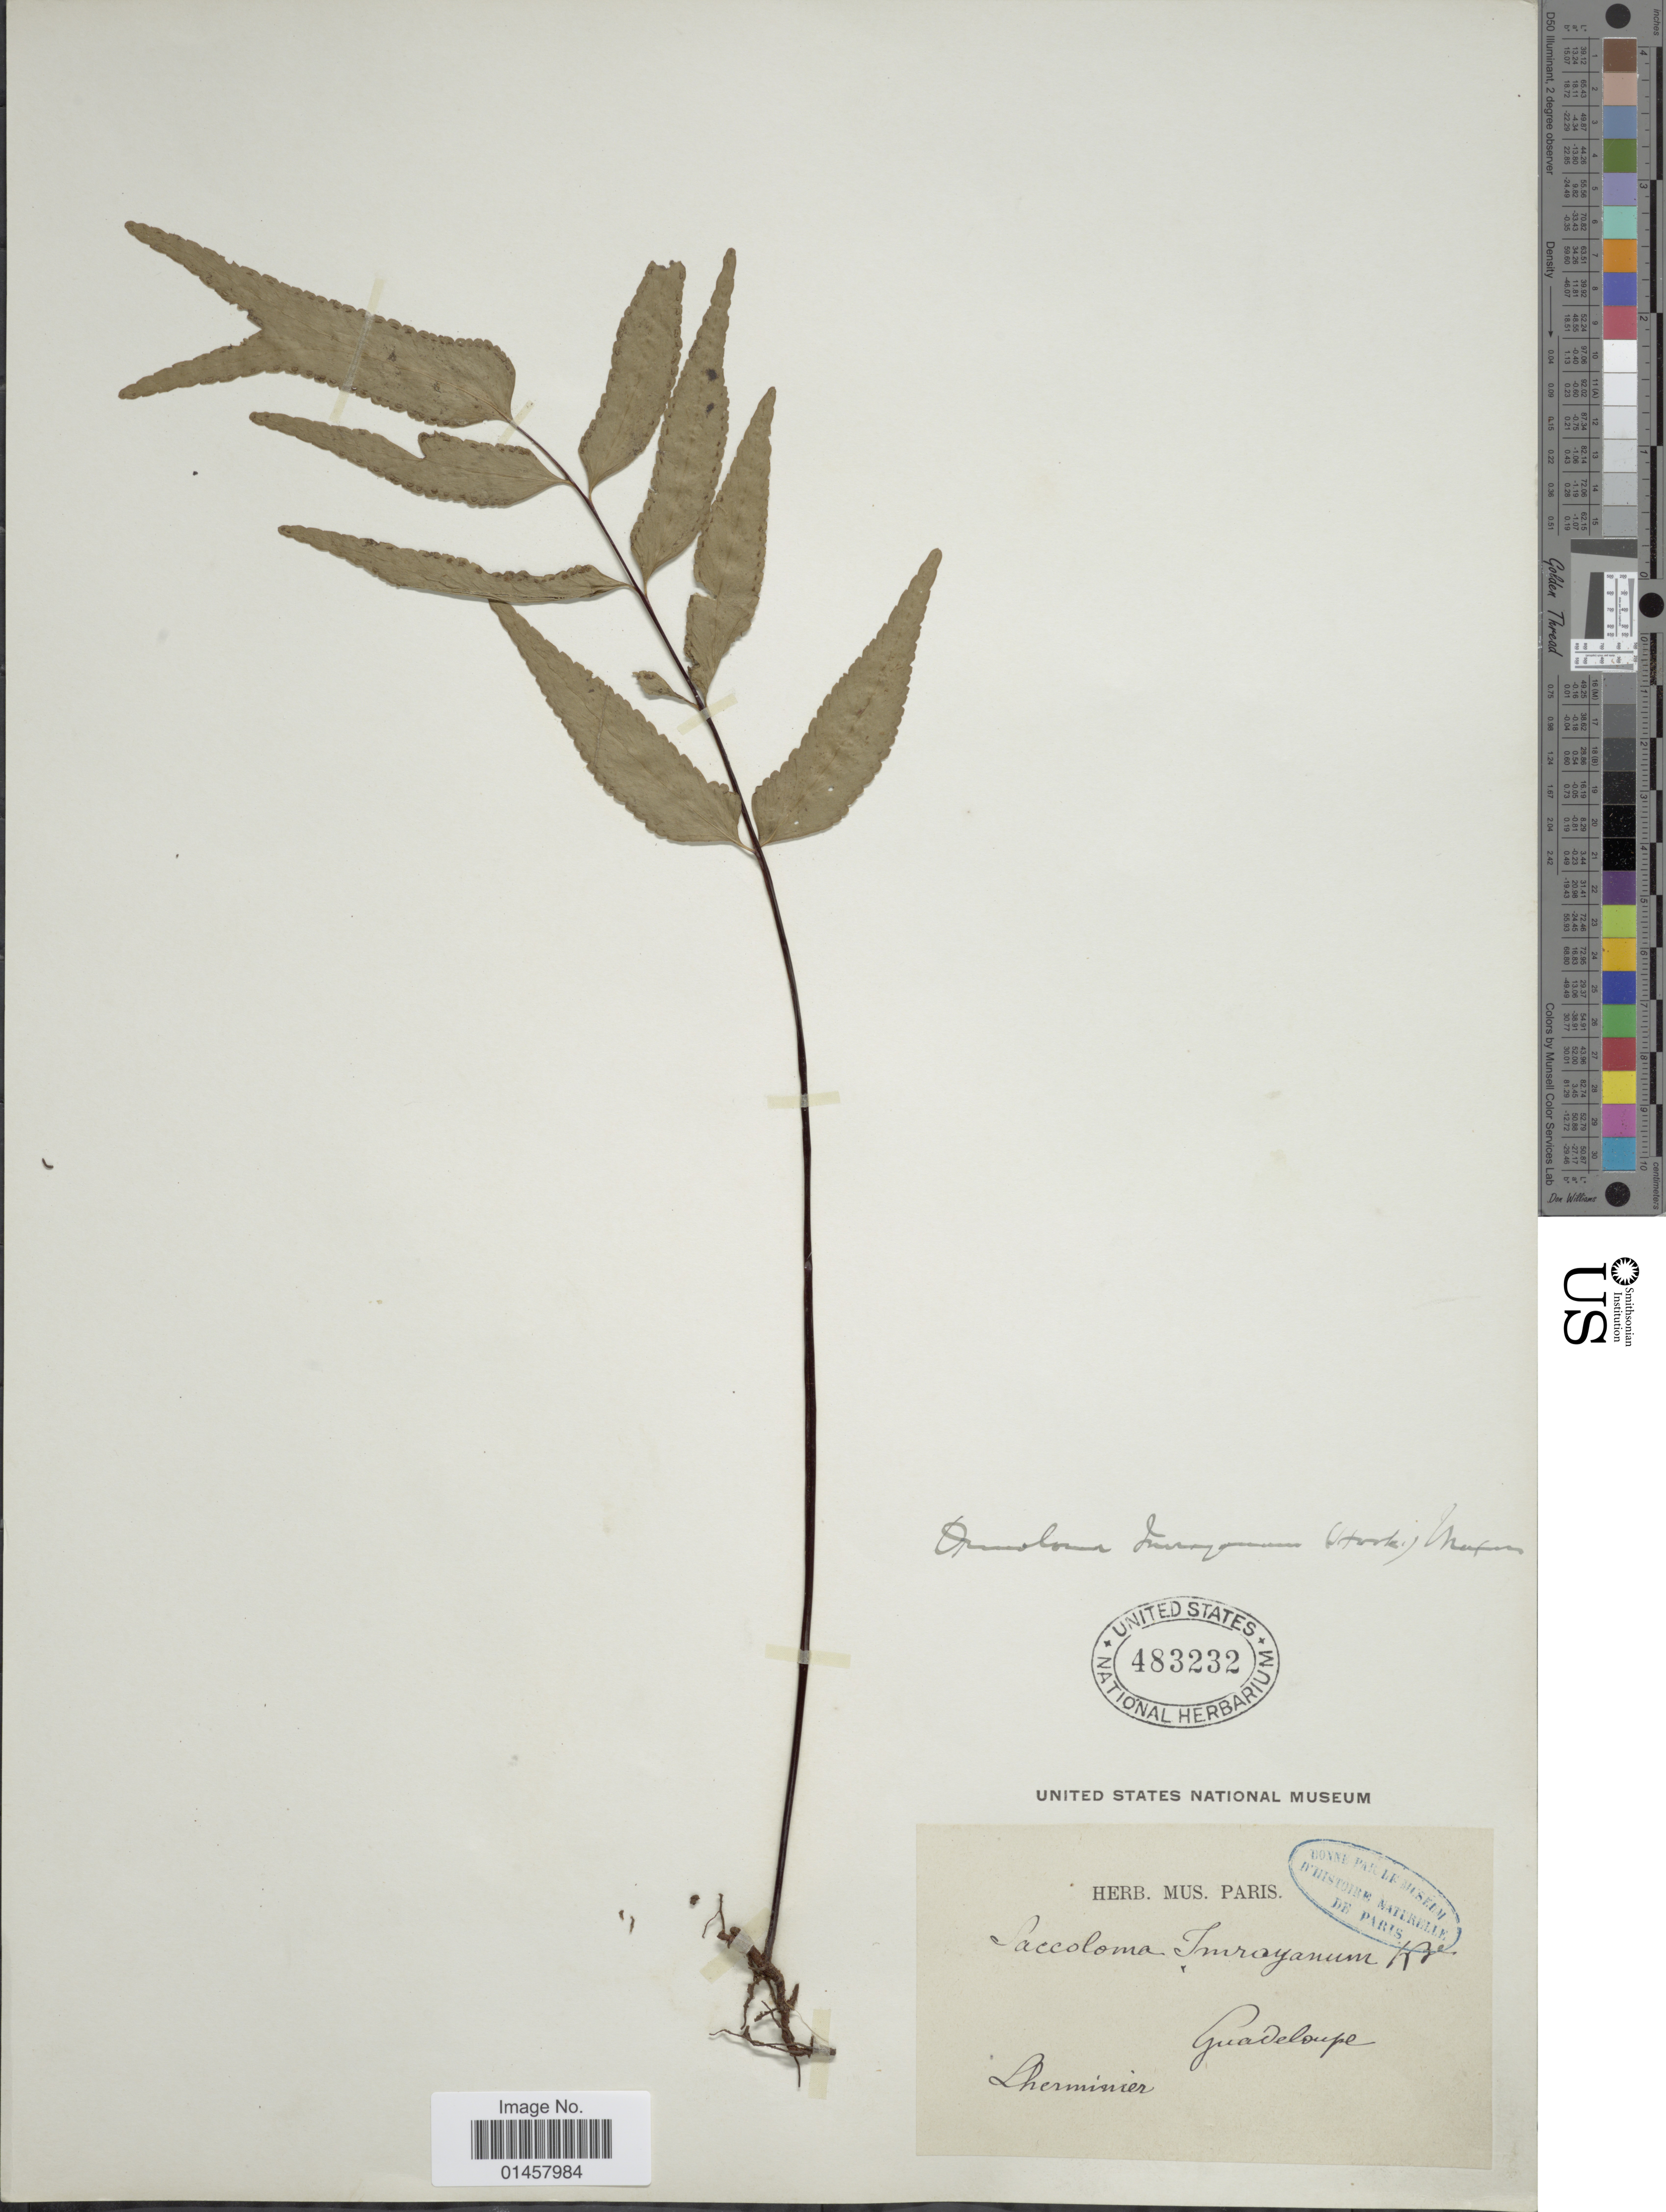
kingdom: Plantae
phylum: Tracheophyta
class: Polypodiopsida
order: Polypodiales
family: Lindsaeaceae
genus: Lindsaea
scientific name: Lindsaea imrayana comb. ined.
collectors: -. L'Herminier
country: Guadeloupe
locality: Guadeloupe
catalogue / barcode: US 483232